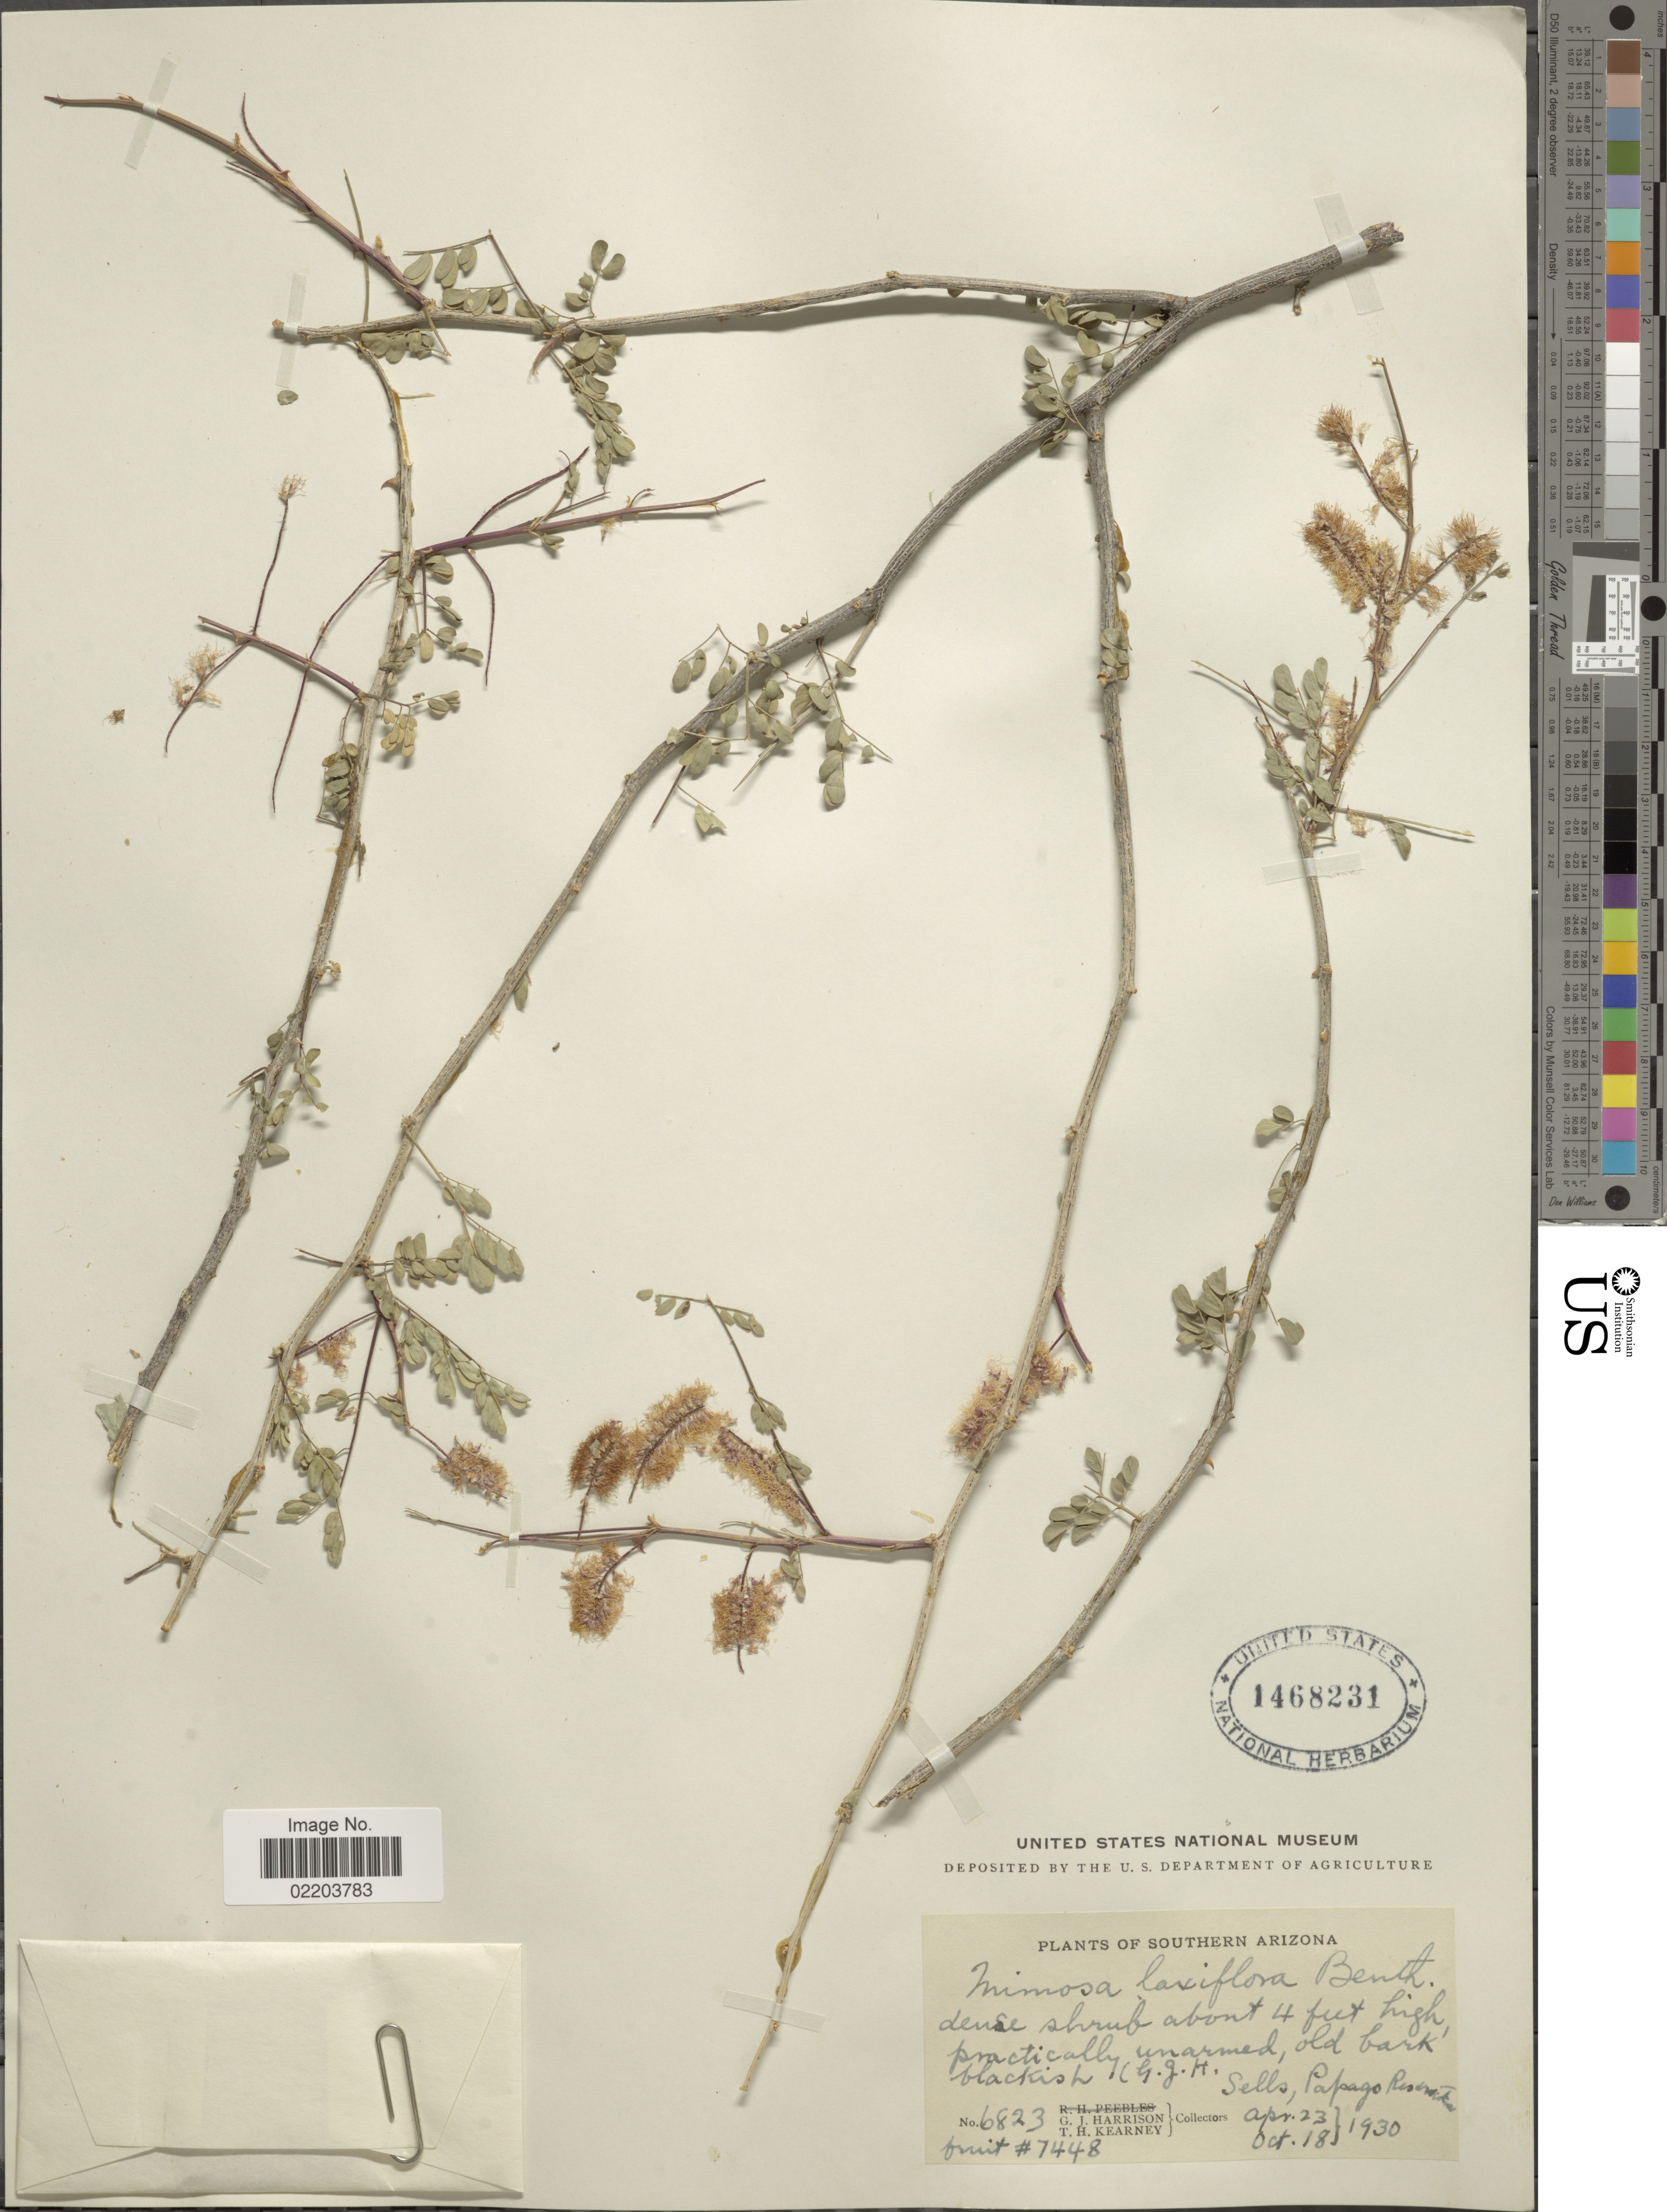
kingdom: Plantae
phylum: Tracheophyta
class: Magnoliopsida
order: Fabales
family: Fabaceae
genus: Mimosa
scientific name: Mimosa laxiflora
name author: Benth.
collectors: G. J. Harrison & T. H. Kearney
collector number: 6823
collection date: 1930-04-23/1930-10-18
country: United States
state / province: Arizona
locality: Southern Arizona, Sells, Papago Reservation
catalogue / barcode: US 1468231